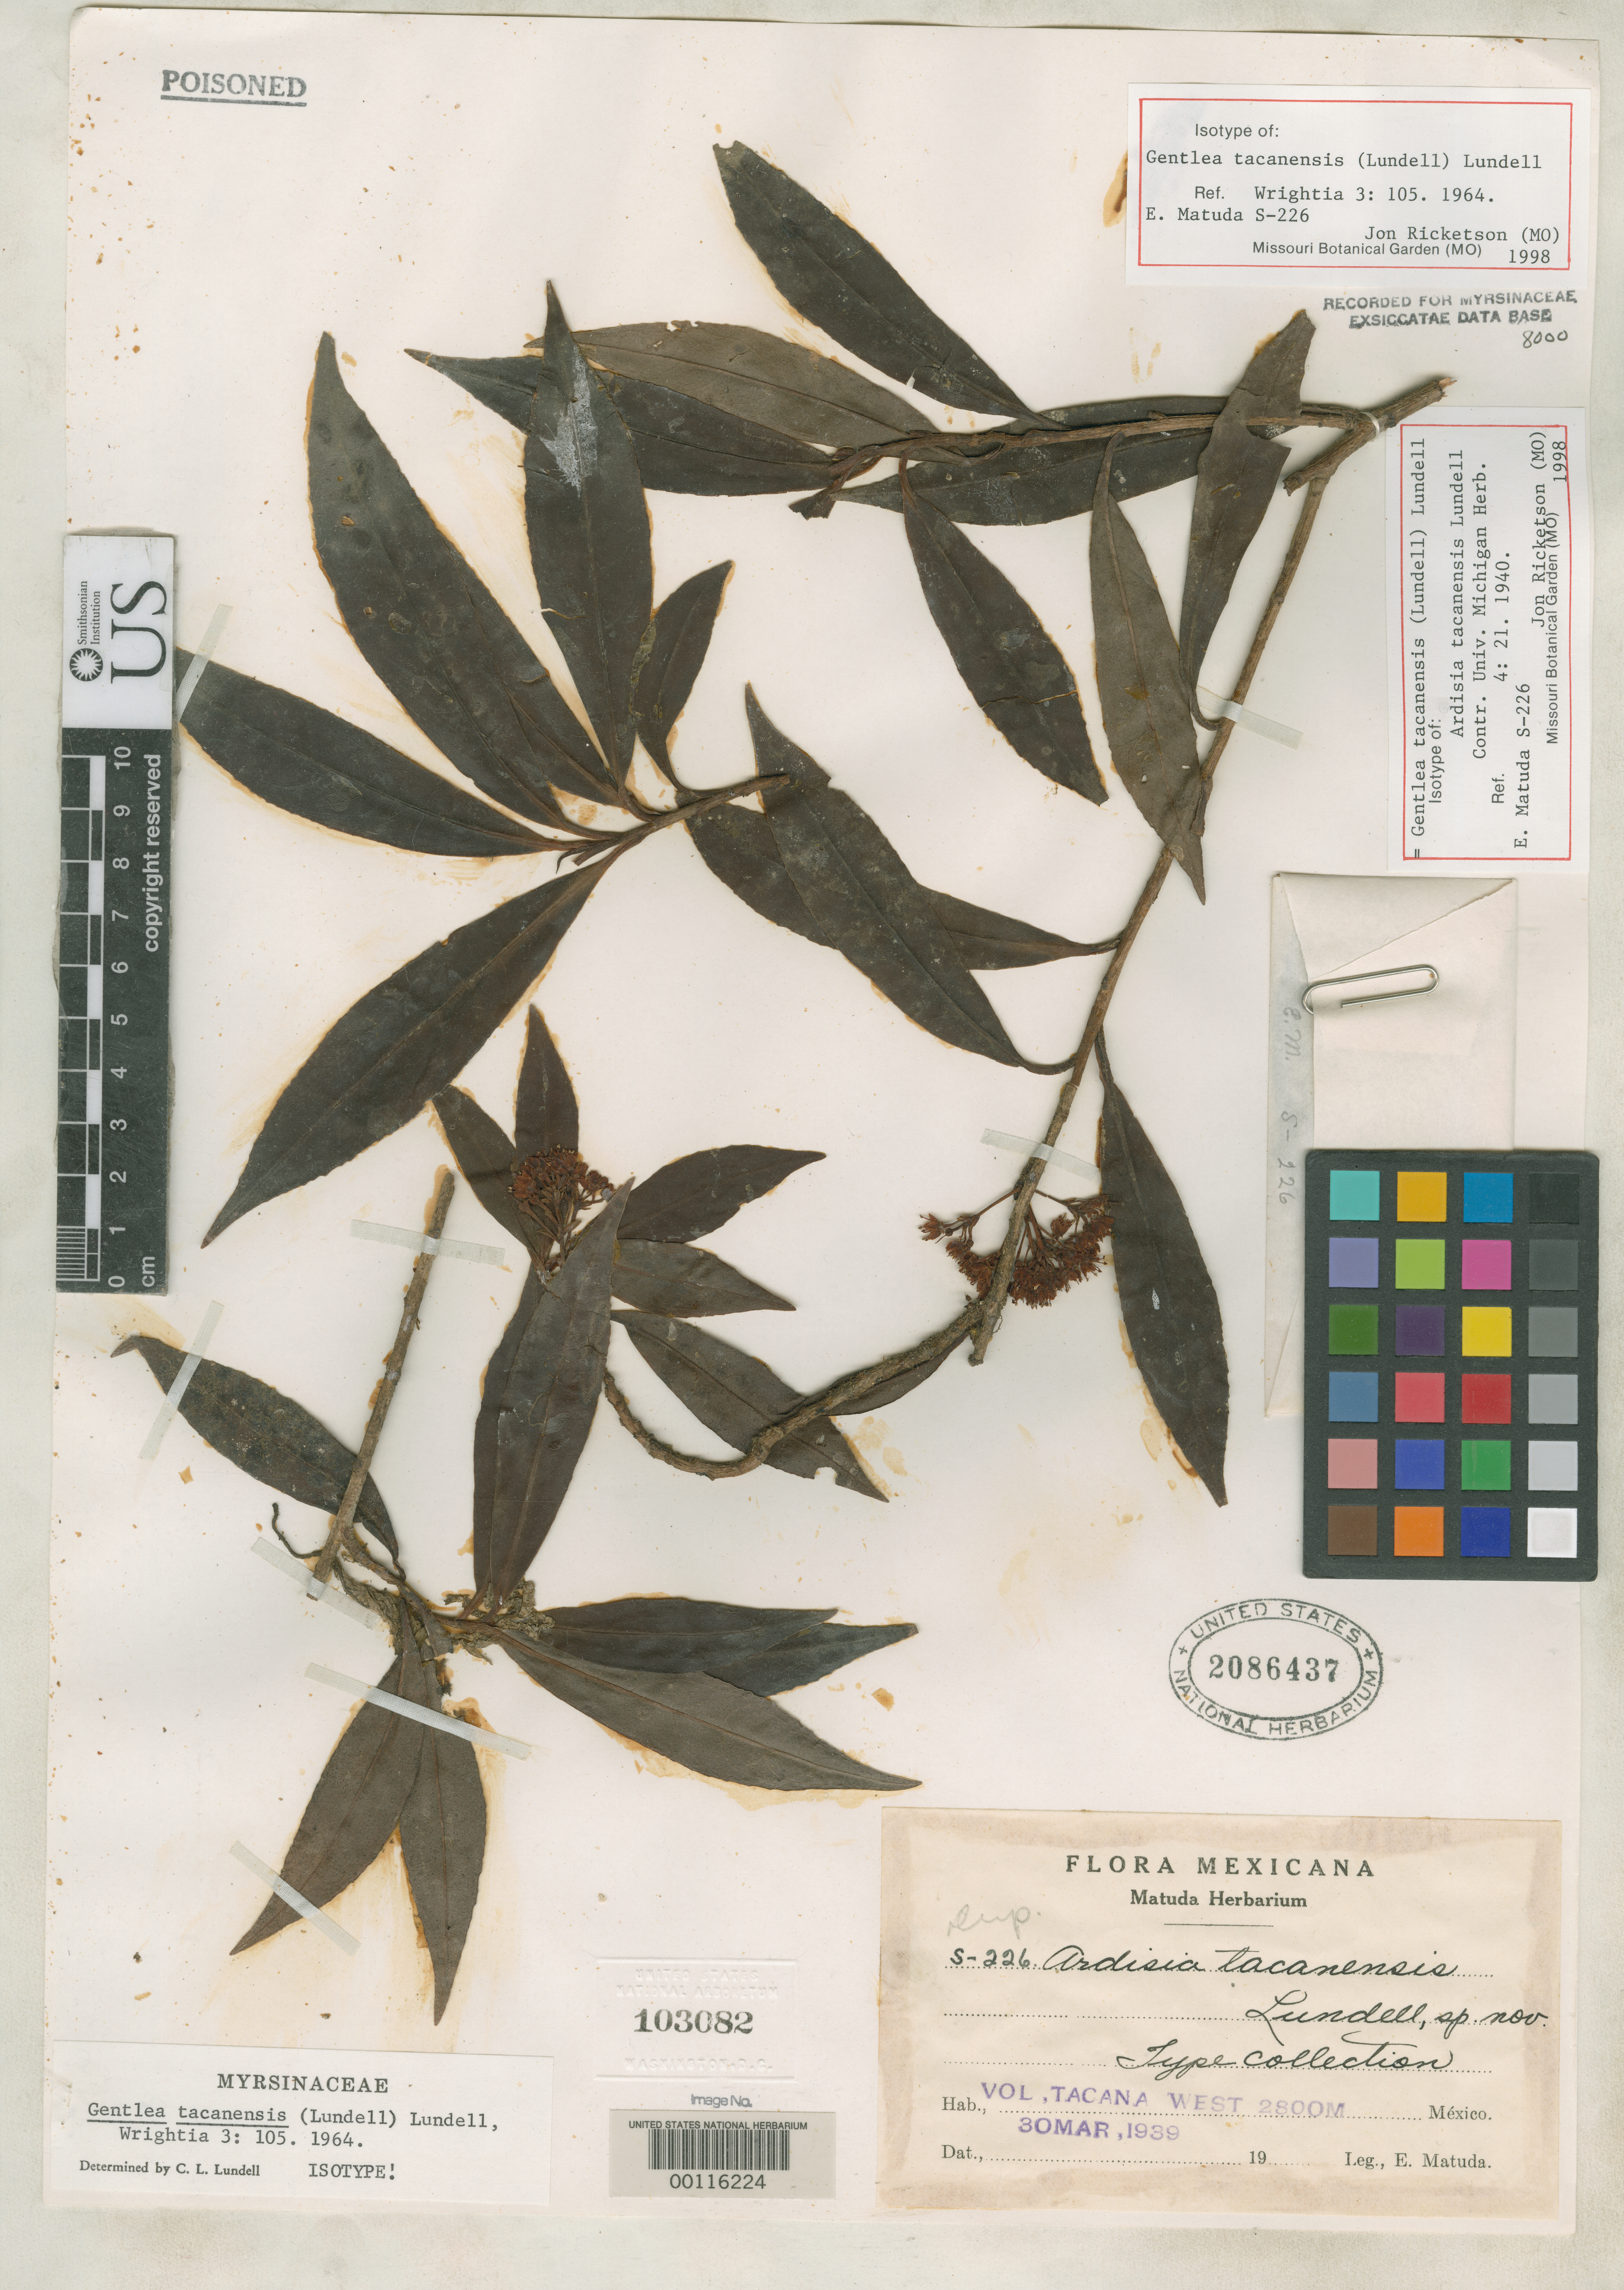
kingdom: Plantae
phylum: Tracheophyta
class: Magnoliopsida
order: Ericales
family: Primulaceae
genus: Ardisia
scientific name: Ardisia tacanensis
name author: Lundell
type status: Isotype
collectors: E. Matuda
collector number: S-226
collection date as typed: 30 Mar 1939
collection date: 1939-03-30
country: Mexico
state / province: Chiapas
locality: W side of Volcan de Tacana.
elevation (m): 2800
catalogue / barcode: US 2086437